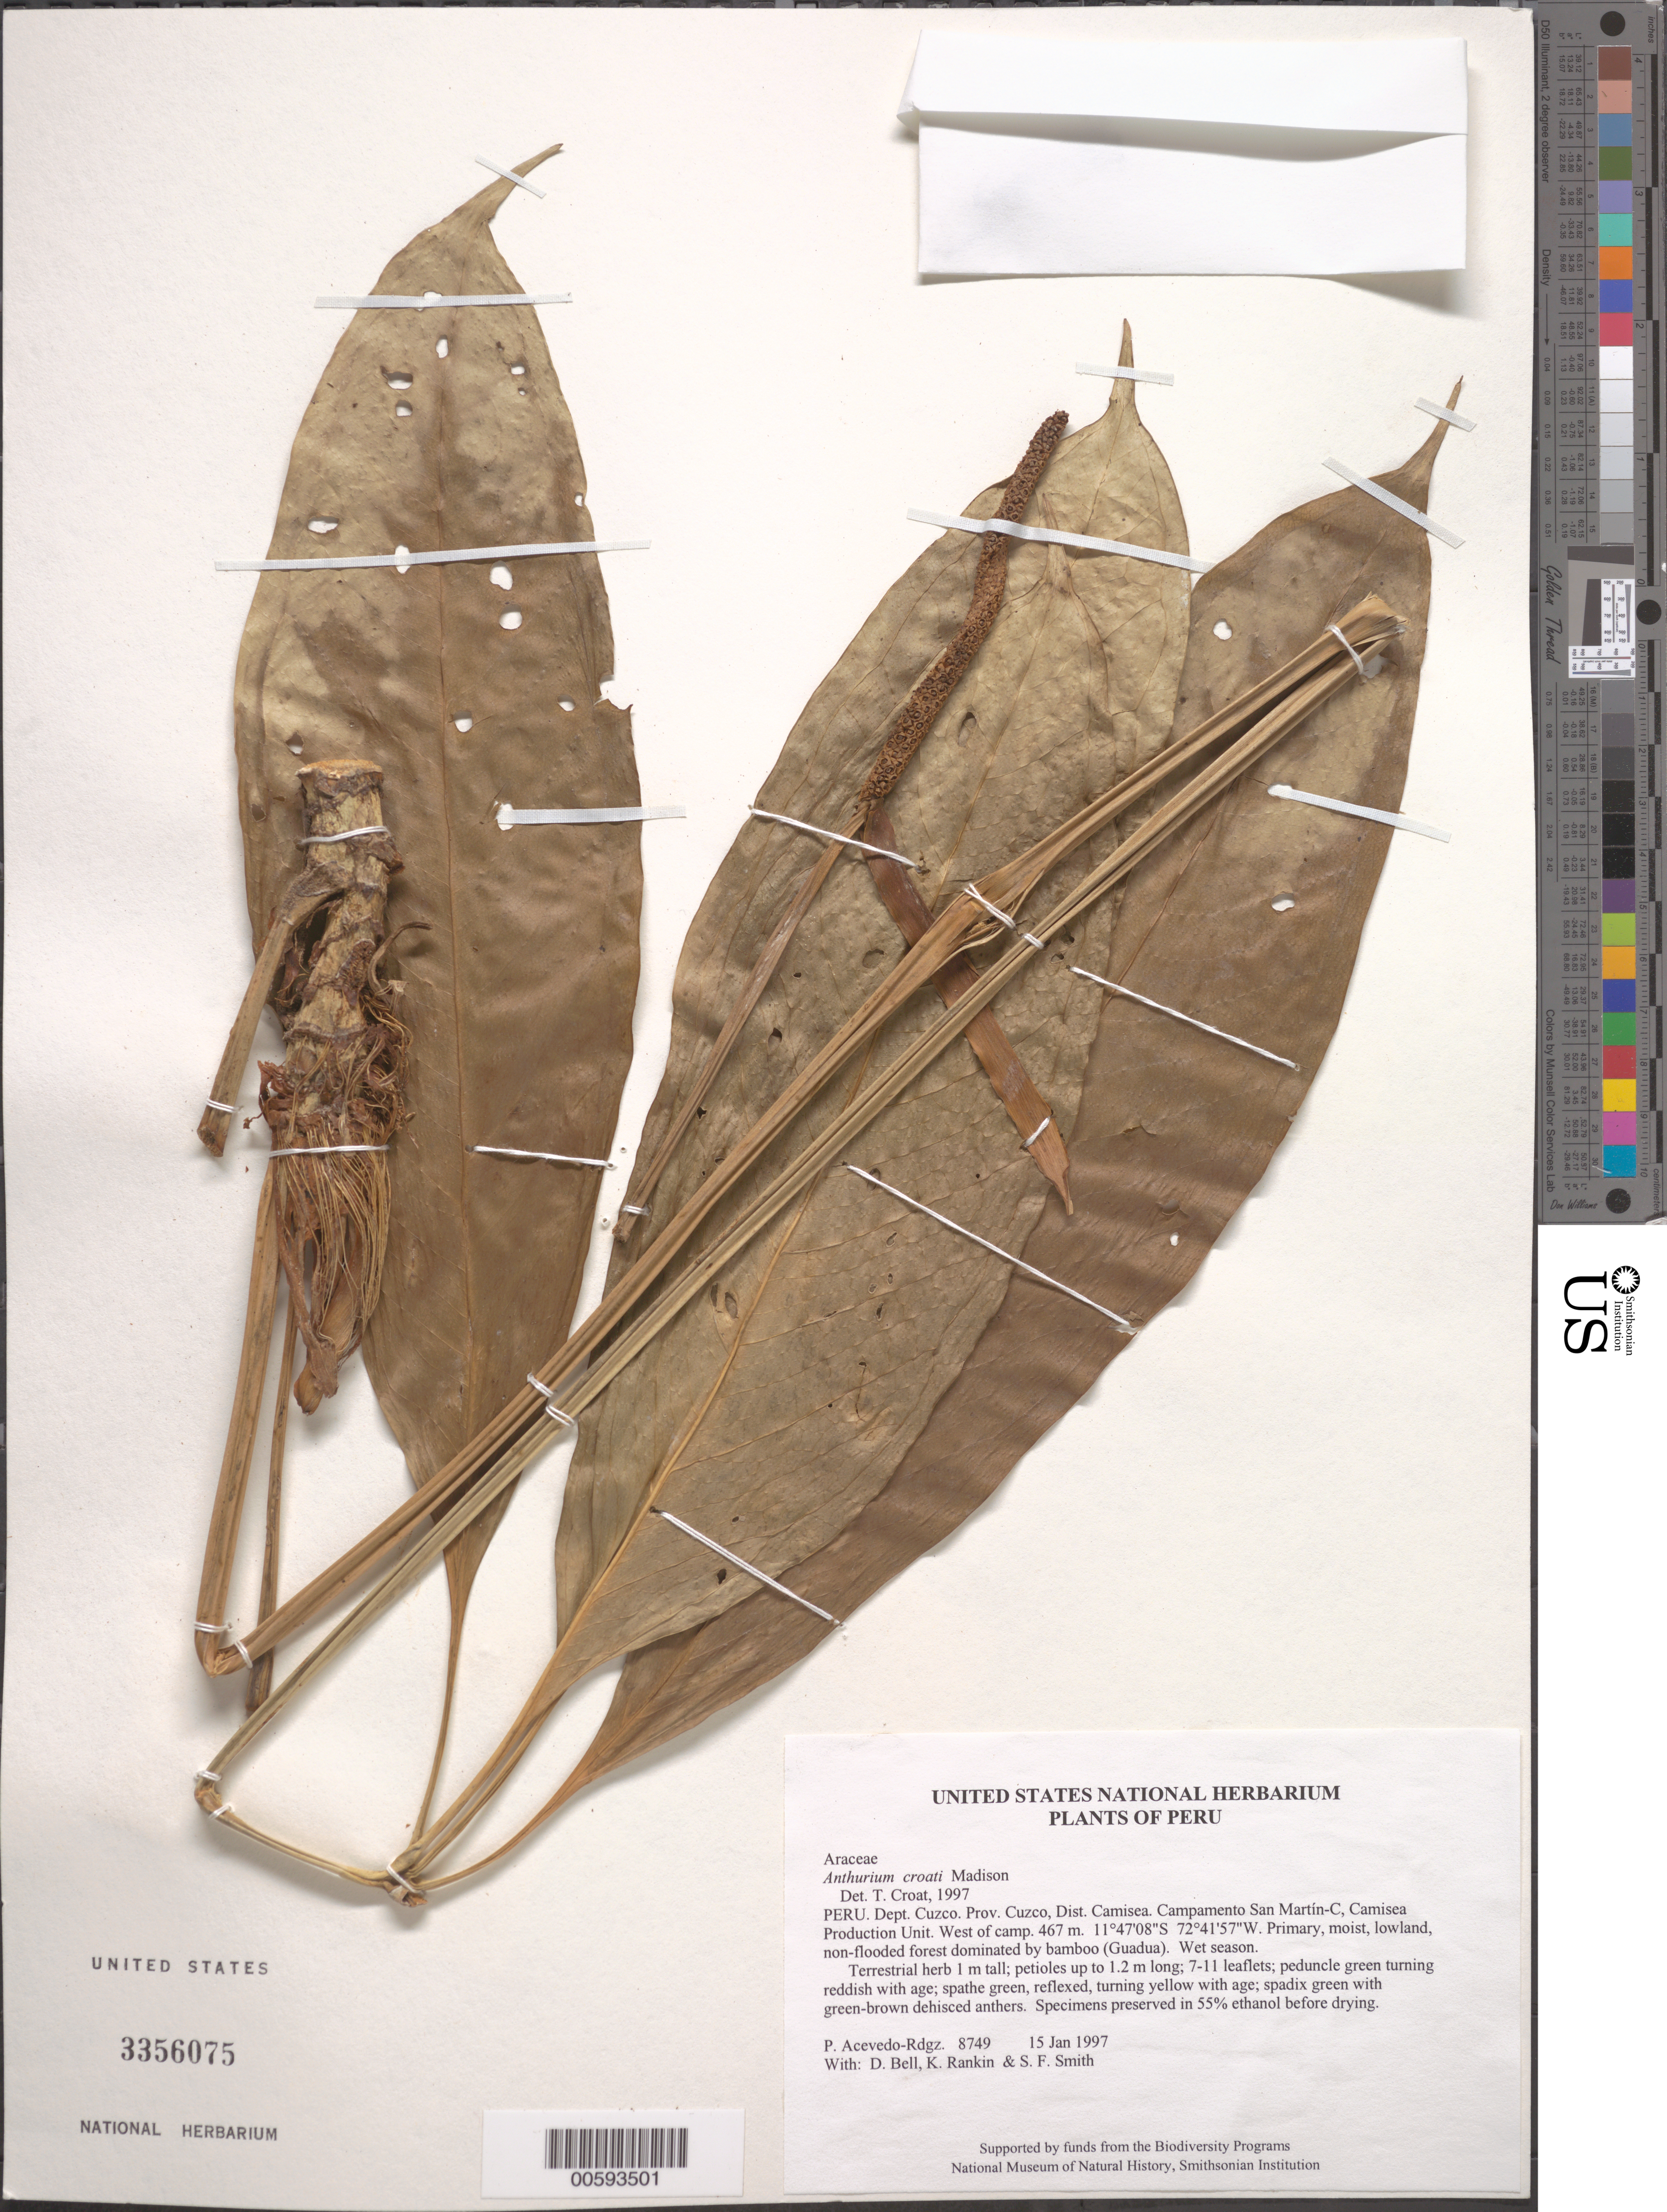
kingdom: Plantae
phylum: Tracheophyta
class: Liliopsida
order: Alismatales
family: Araceae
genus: Anthurium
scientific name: Anthurium croatii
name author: Madison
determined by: Croat, Thomas B., Missouri Botanical Garden (MO)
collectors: P. Acevedo-Rodr., D. A. Bell, K. B. Rankin & S.F. Smith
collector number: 8749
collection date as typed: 15 Jan 1997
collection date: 1997-01-15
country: Peru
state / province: Cusco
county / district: Cusco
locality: Districto Camisea, Campamento San Martín-C, Camisea Production Unit. West of camp.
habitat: Primary, moist, lowland, non-flooded forest dominated by bamboo (Guadua). Wet season.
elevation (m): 467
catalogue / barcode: US 3356075